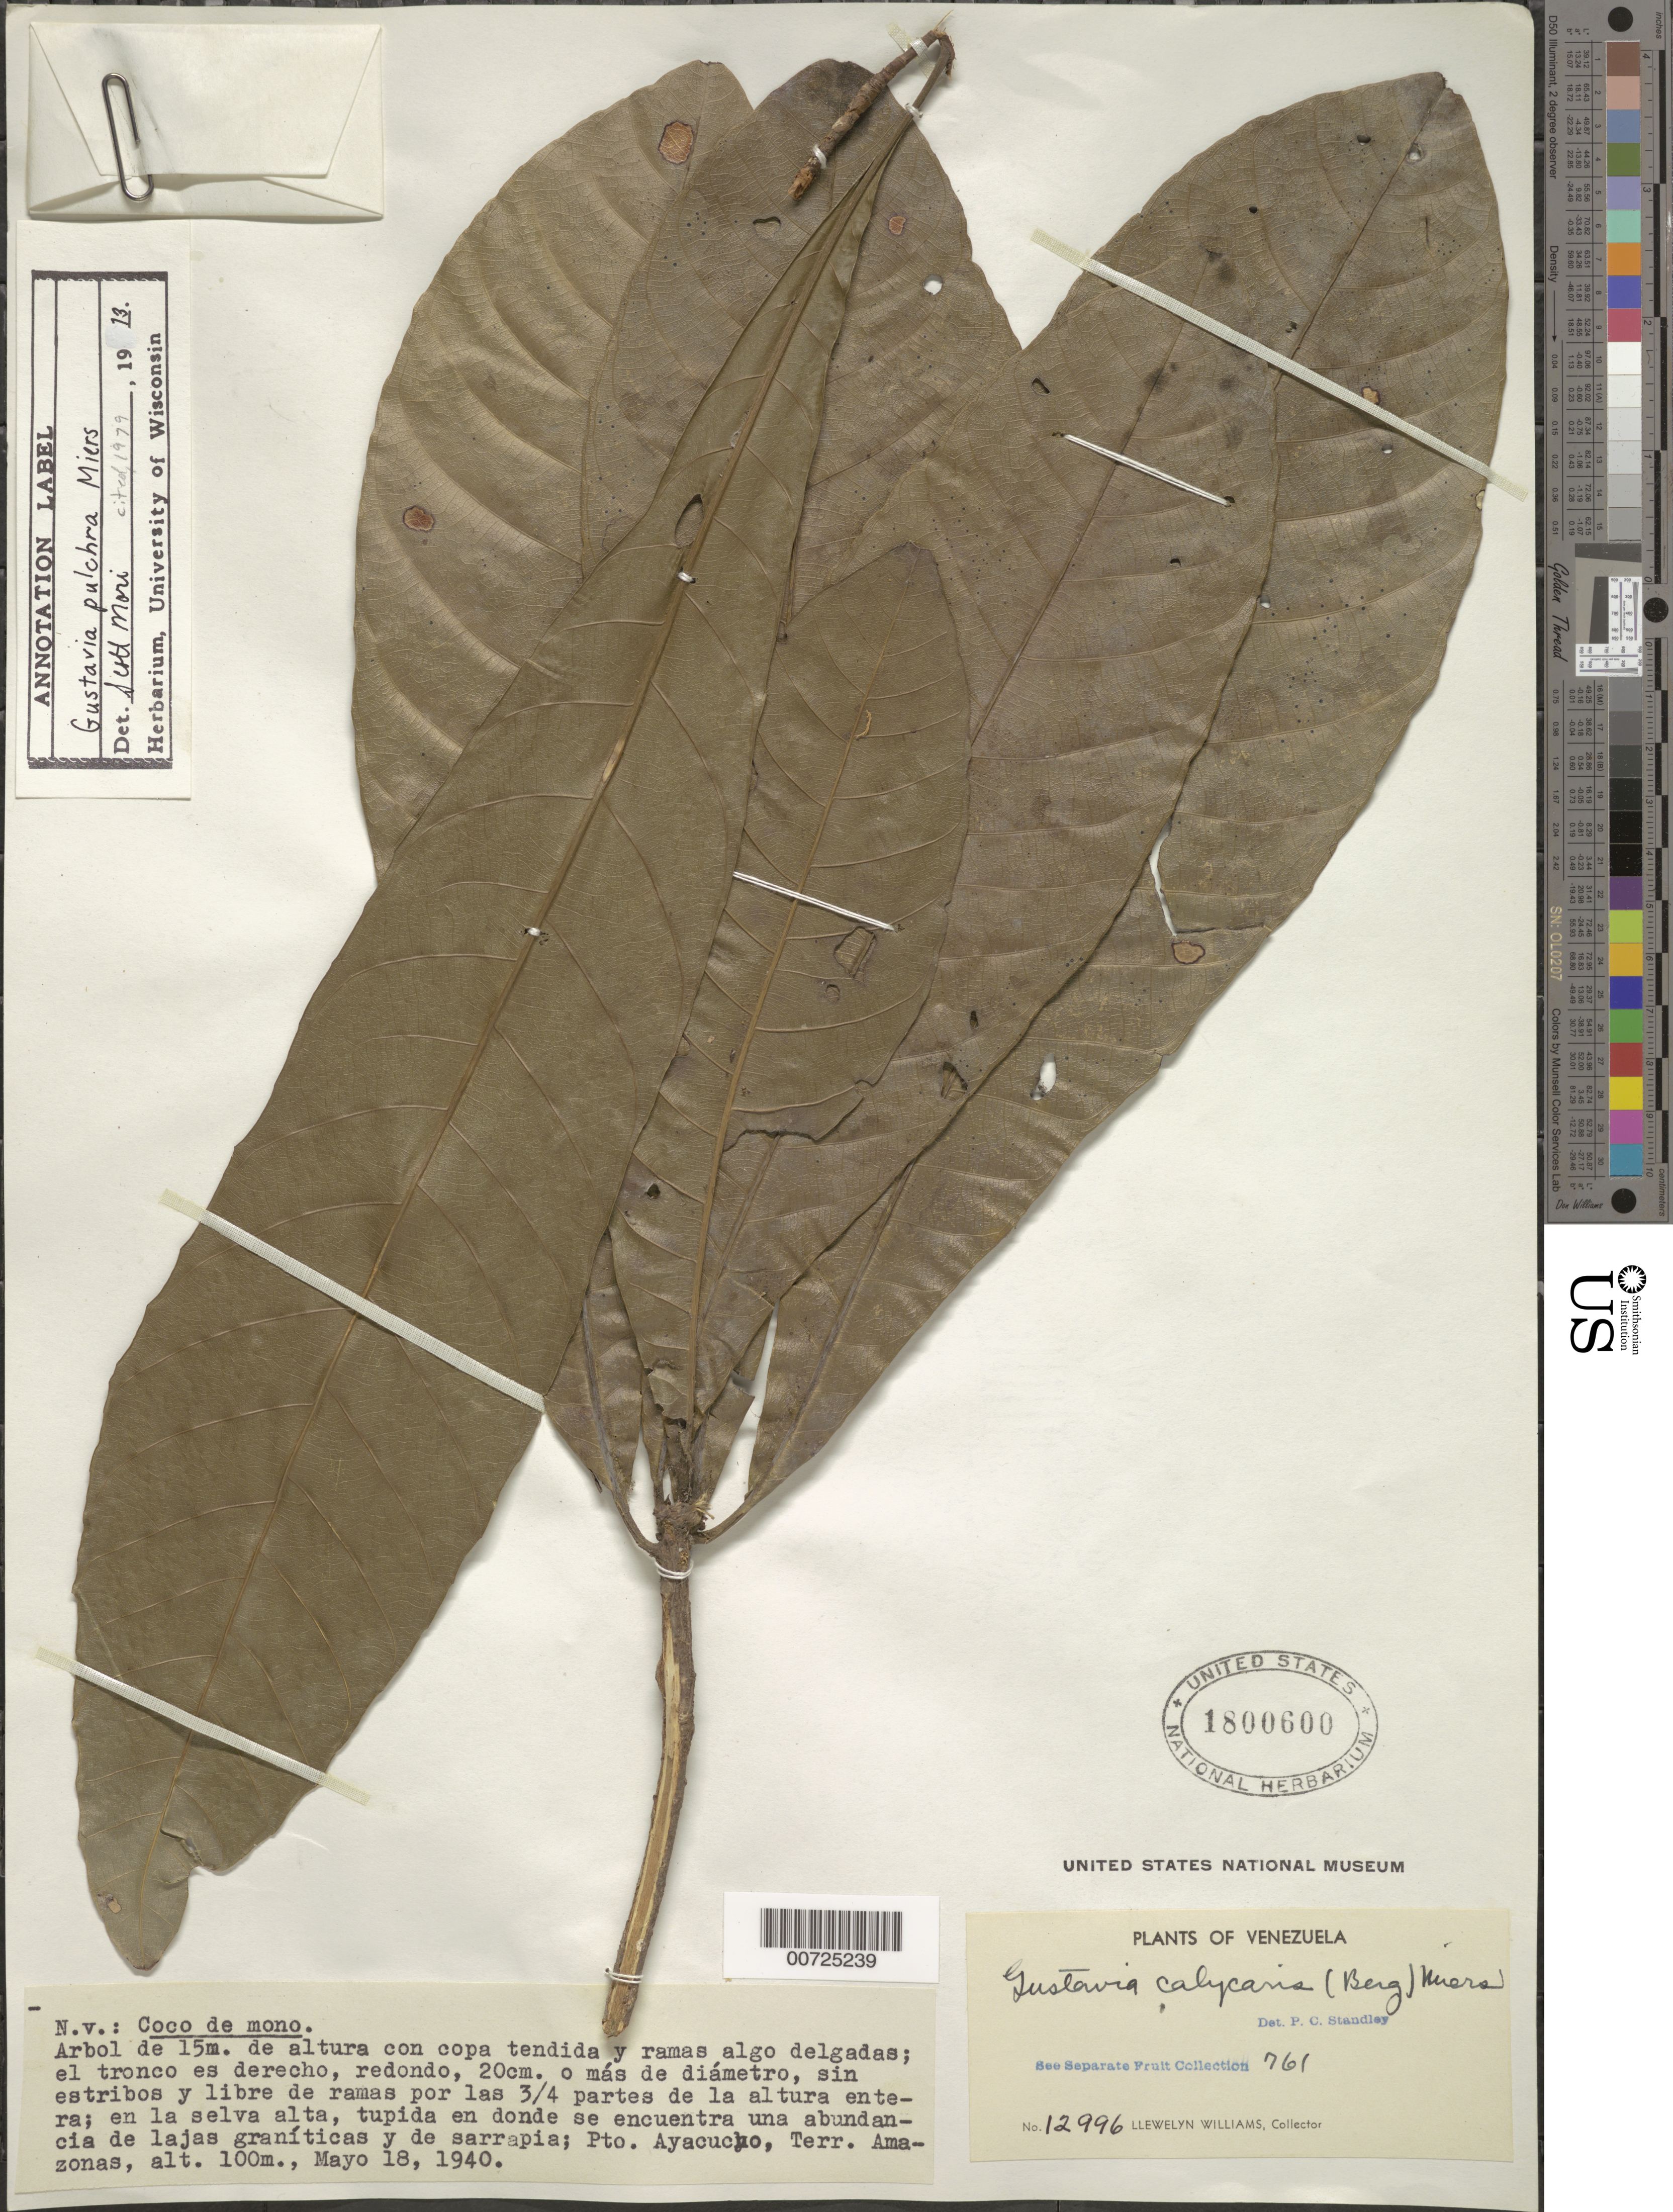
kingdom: Plantae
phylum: Tracheophyta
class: Magnoliopsida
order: Ericales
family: Lecythidaceae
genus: Gustavia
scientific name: Gustavia pulchra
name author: Miers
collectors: Ll. Williams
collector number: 12996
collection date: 1940-05-18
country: Peru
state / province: Ayacucho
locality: Pto. Ayacucho, Terr. Amazonas.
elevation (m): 100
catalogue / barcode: US 1800600